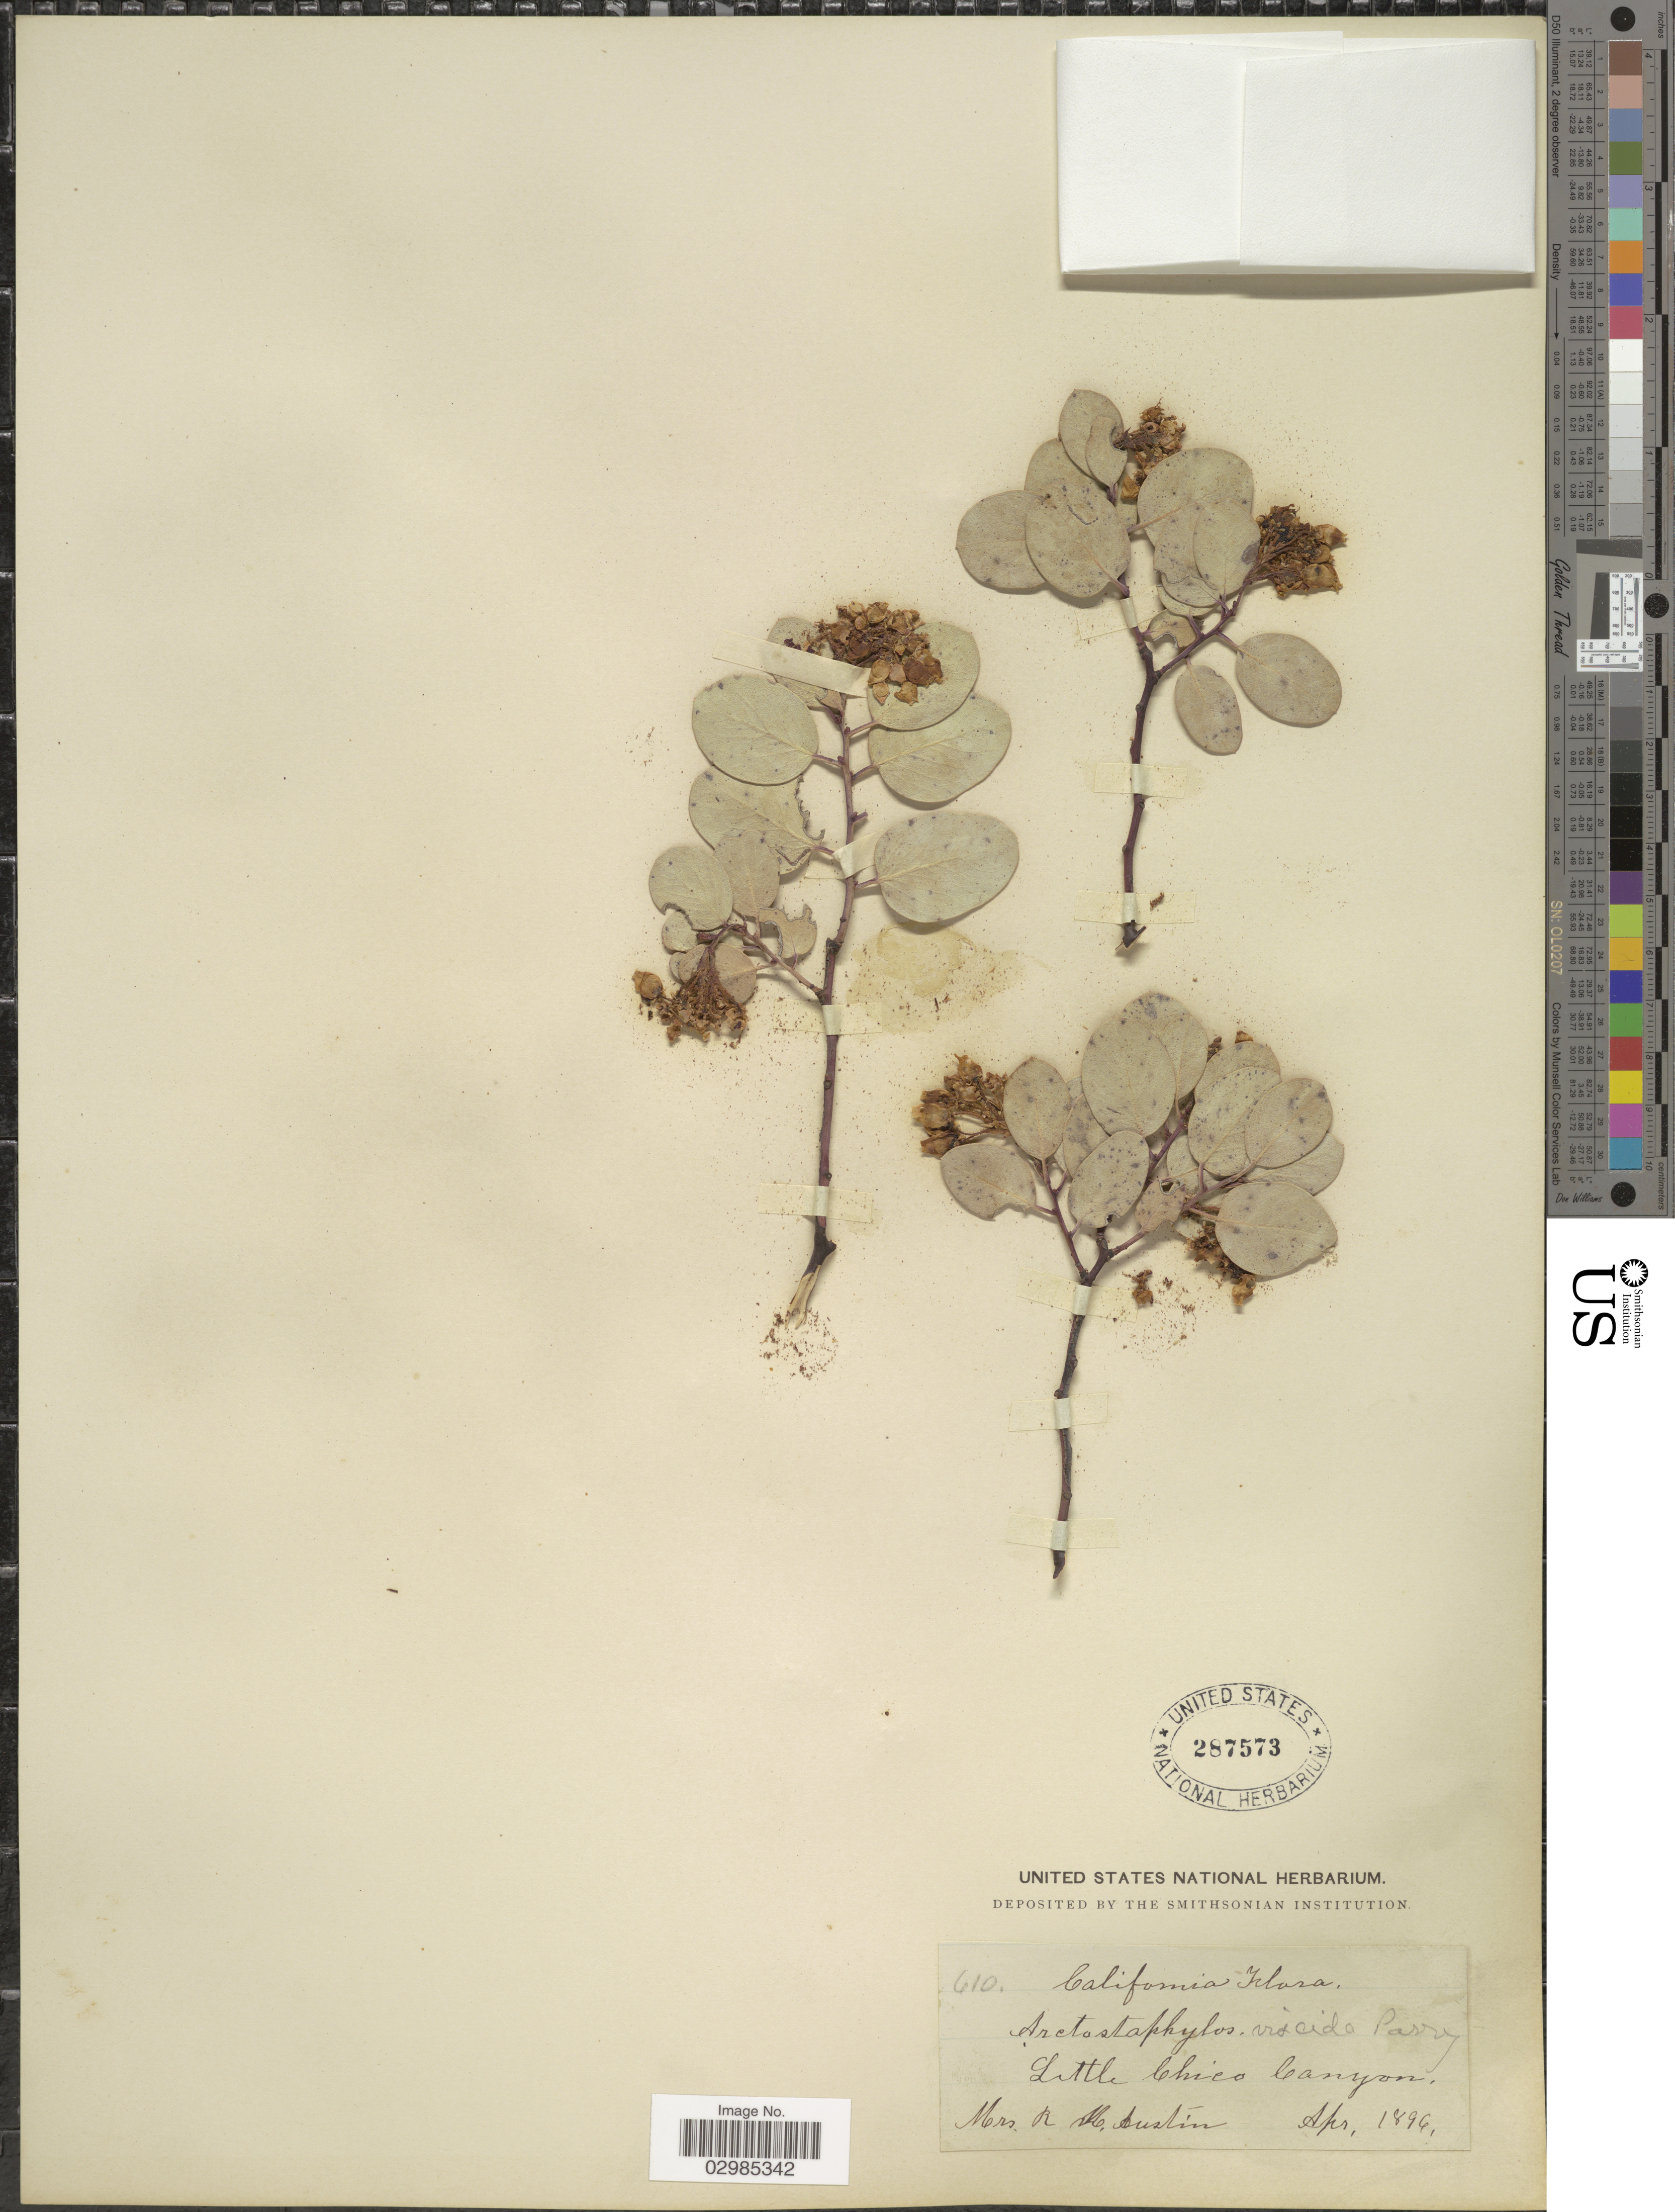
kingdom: Plantae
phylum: Tracheophyta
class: Magnoliopsida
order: Ericales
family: Ericaceae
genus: Arctostaphylos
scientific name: Arctostaphylos viscida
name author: Parry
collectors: R. Austin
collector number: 610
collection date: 1896-04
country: United States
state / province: California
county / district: Butte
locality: Little Chico Canyon.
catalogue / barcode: US 287573